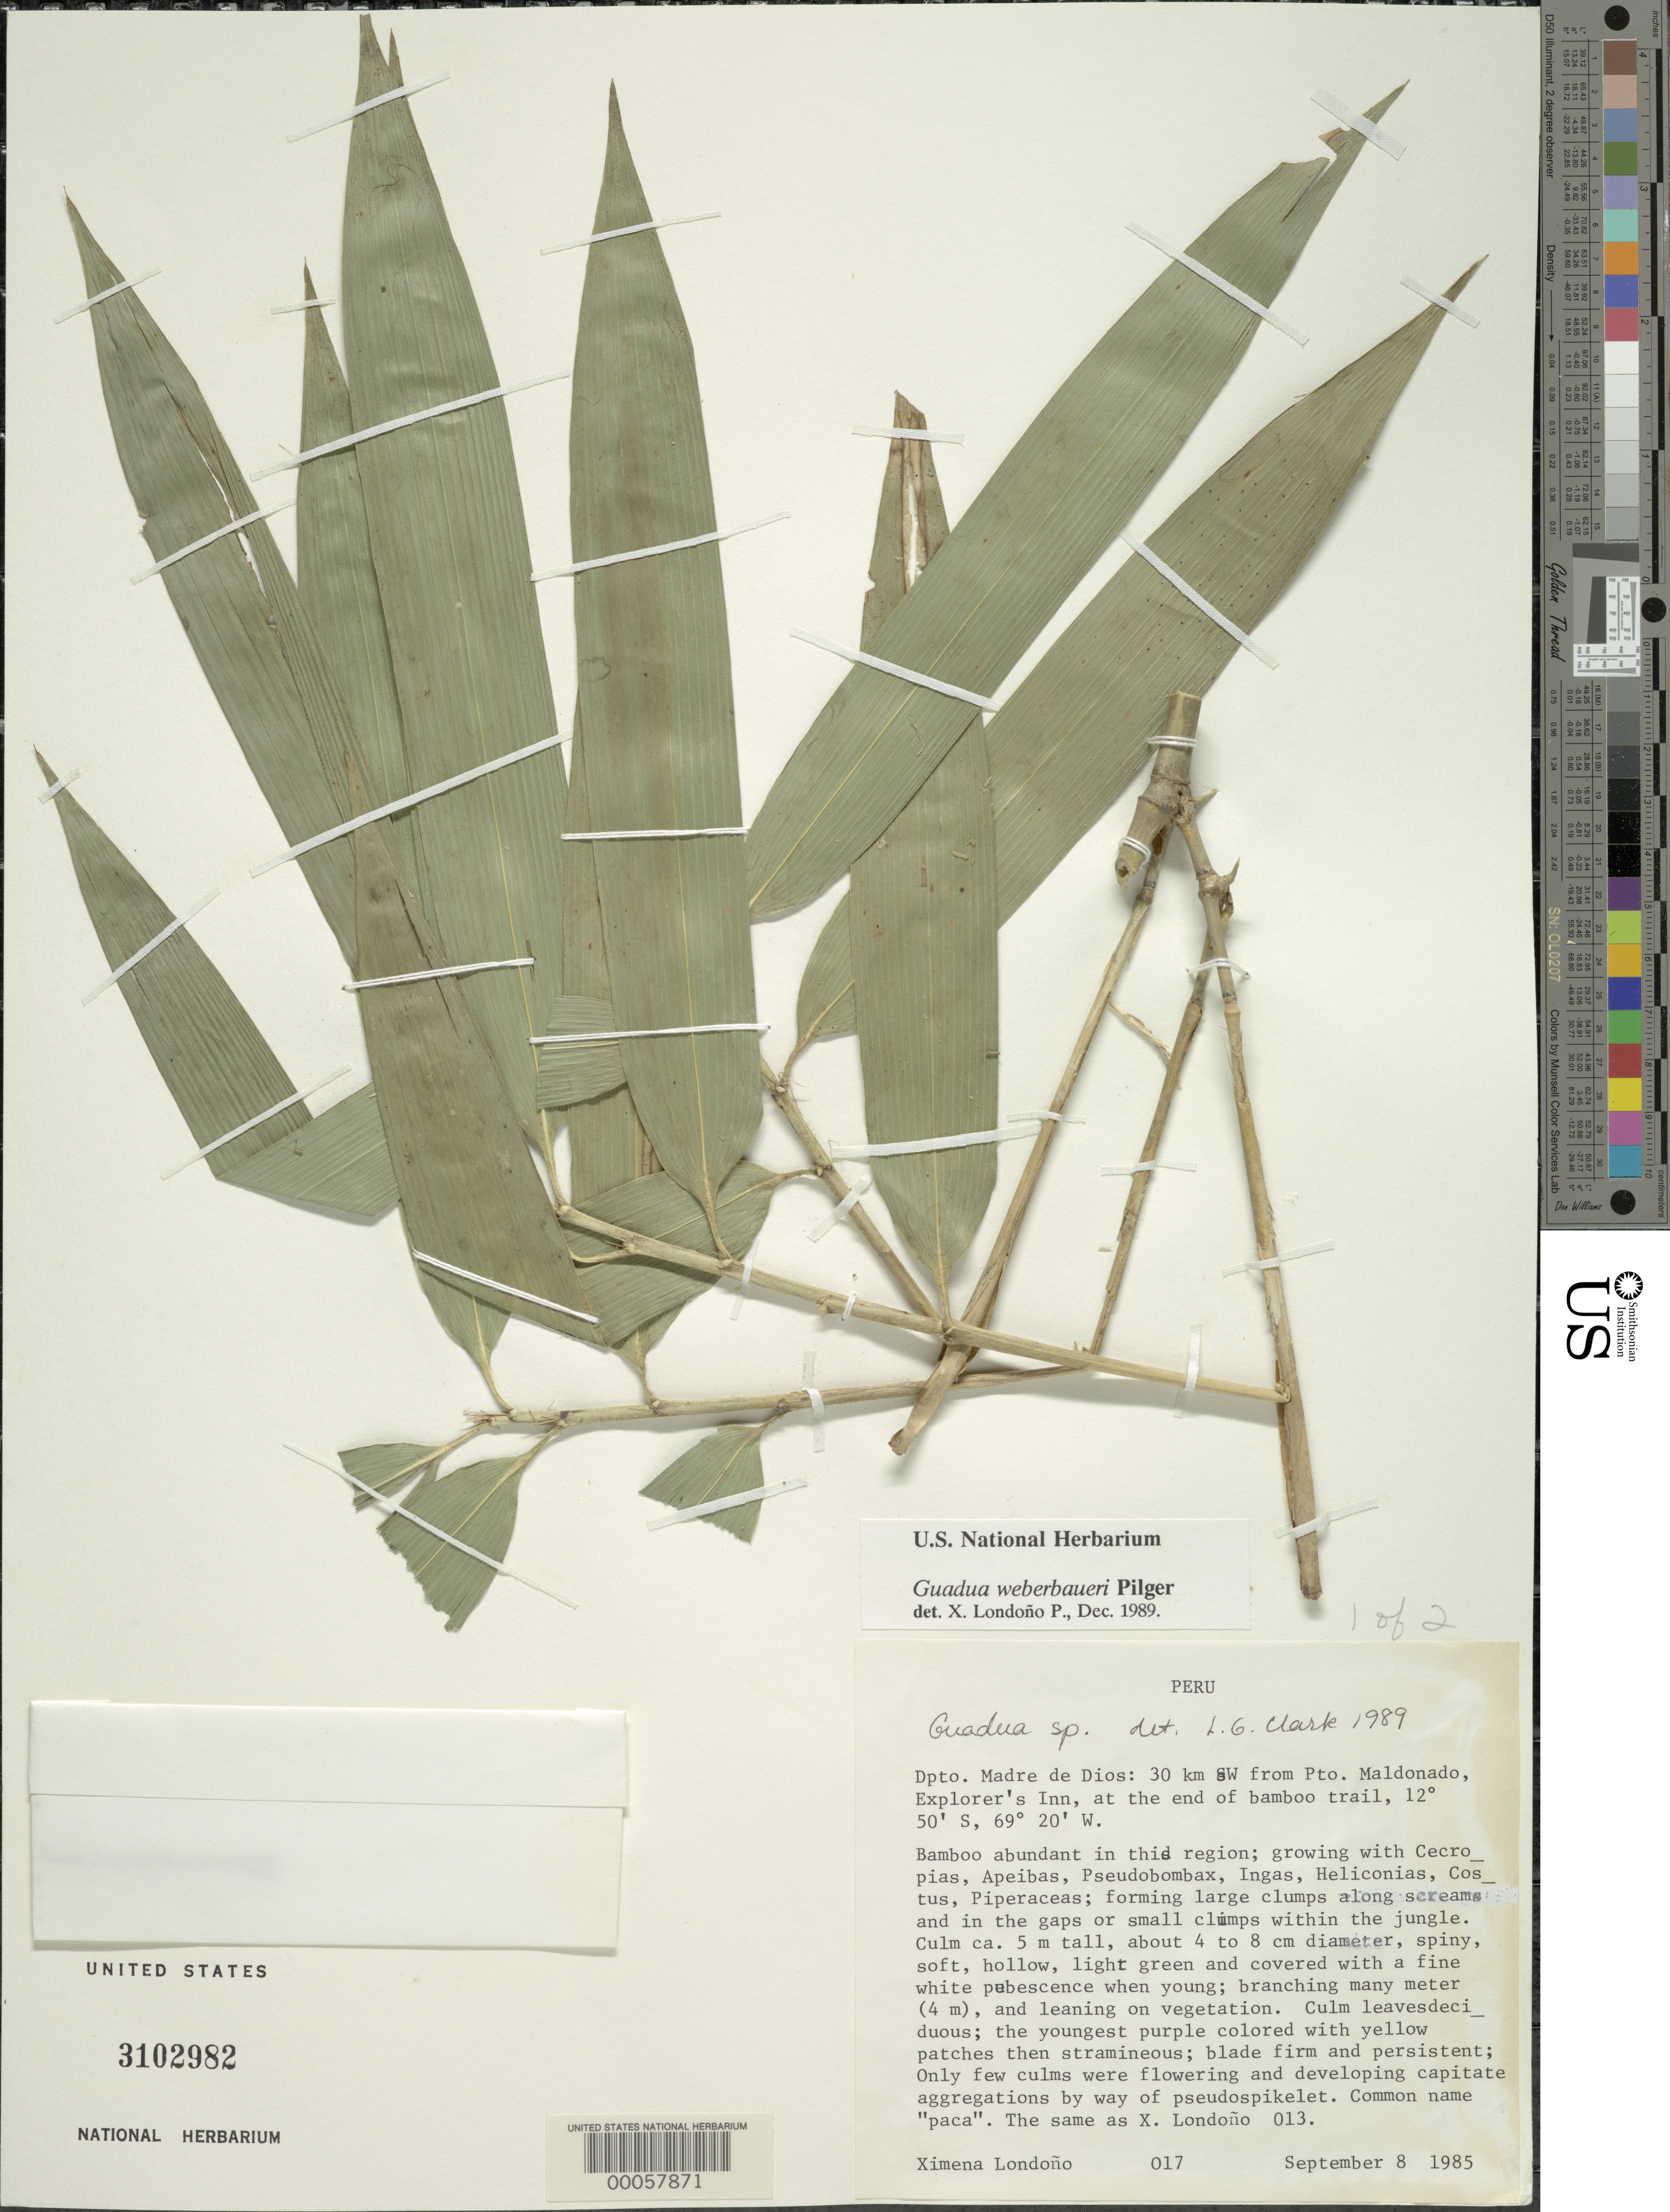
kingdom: Plantae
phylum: Tracheophyta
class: Liliopsida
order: Poales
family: Poaceae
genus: Guadua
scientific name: Guadua weberbaueri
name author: Pilg.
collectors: X. Londoño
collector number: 85-017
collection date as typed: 08 Sep 1985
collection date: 1985-09-08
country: Peru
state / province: Madre de Dios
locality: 30 km sw from pto. maldonado, explorer's inn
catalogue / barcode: US 3102982